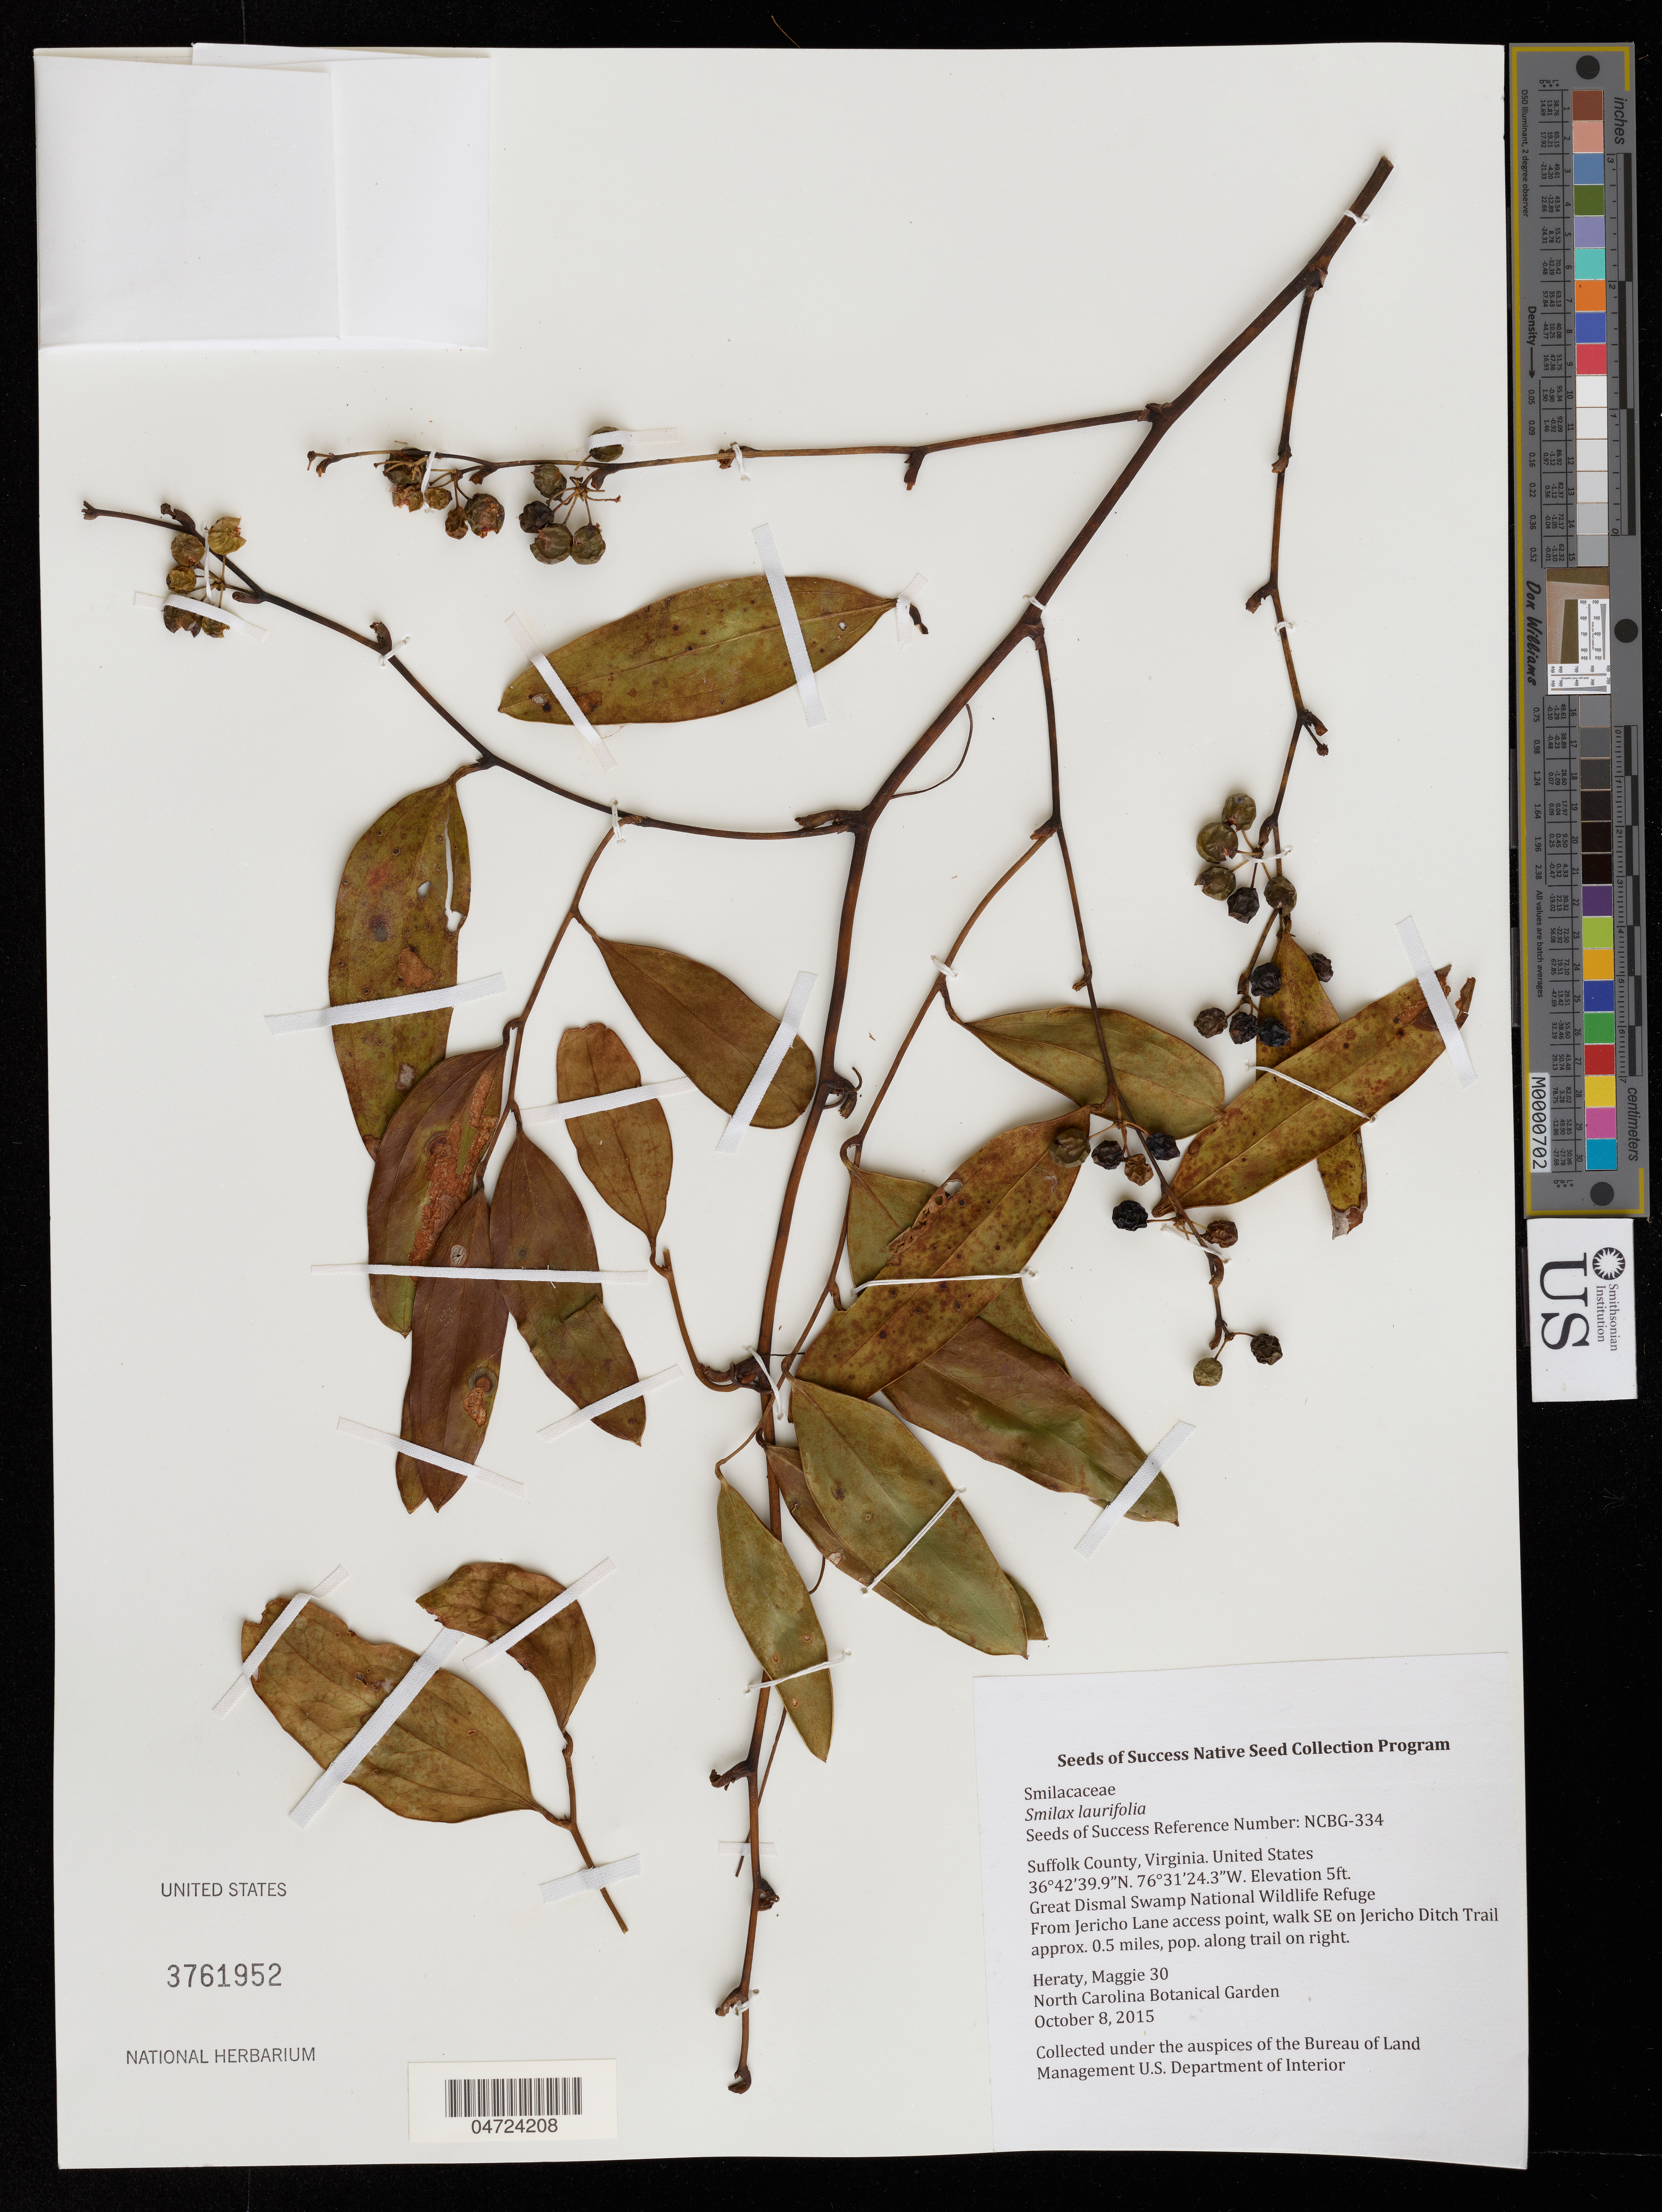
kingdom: Plantae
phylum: Tracheophyta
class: Liliopsida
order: Liliales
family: Smilacaceae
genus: Smilax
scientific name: Smilax laurifolia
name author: L.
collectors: M. Heraty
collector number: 30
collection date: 2015-10-08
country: United States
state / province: Virginia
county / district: City of Suffolk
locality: Suffolk County. Great Dismal Swamp National Wildlife Refuge. From Jericho Lane access point, walk SE on Jericho Ditch Trail approx. 0.5 miles, pop. along trail on right.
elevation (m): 2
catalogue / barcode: US 3761952